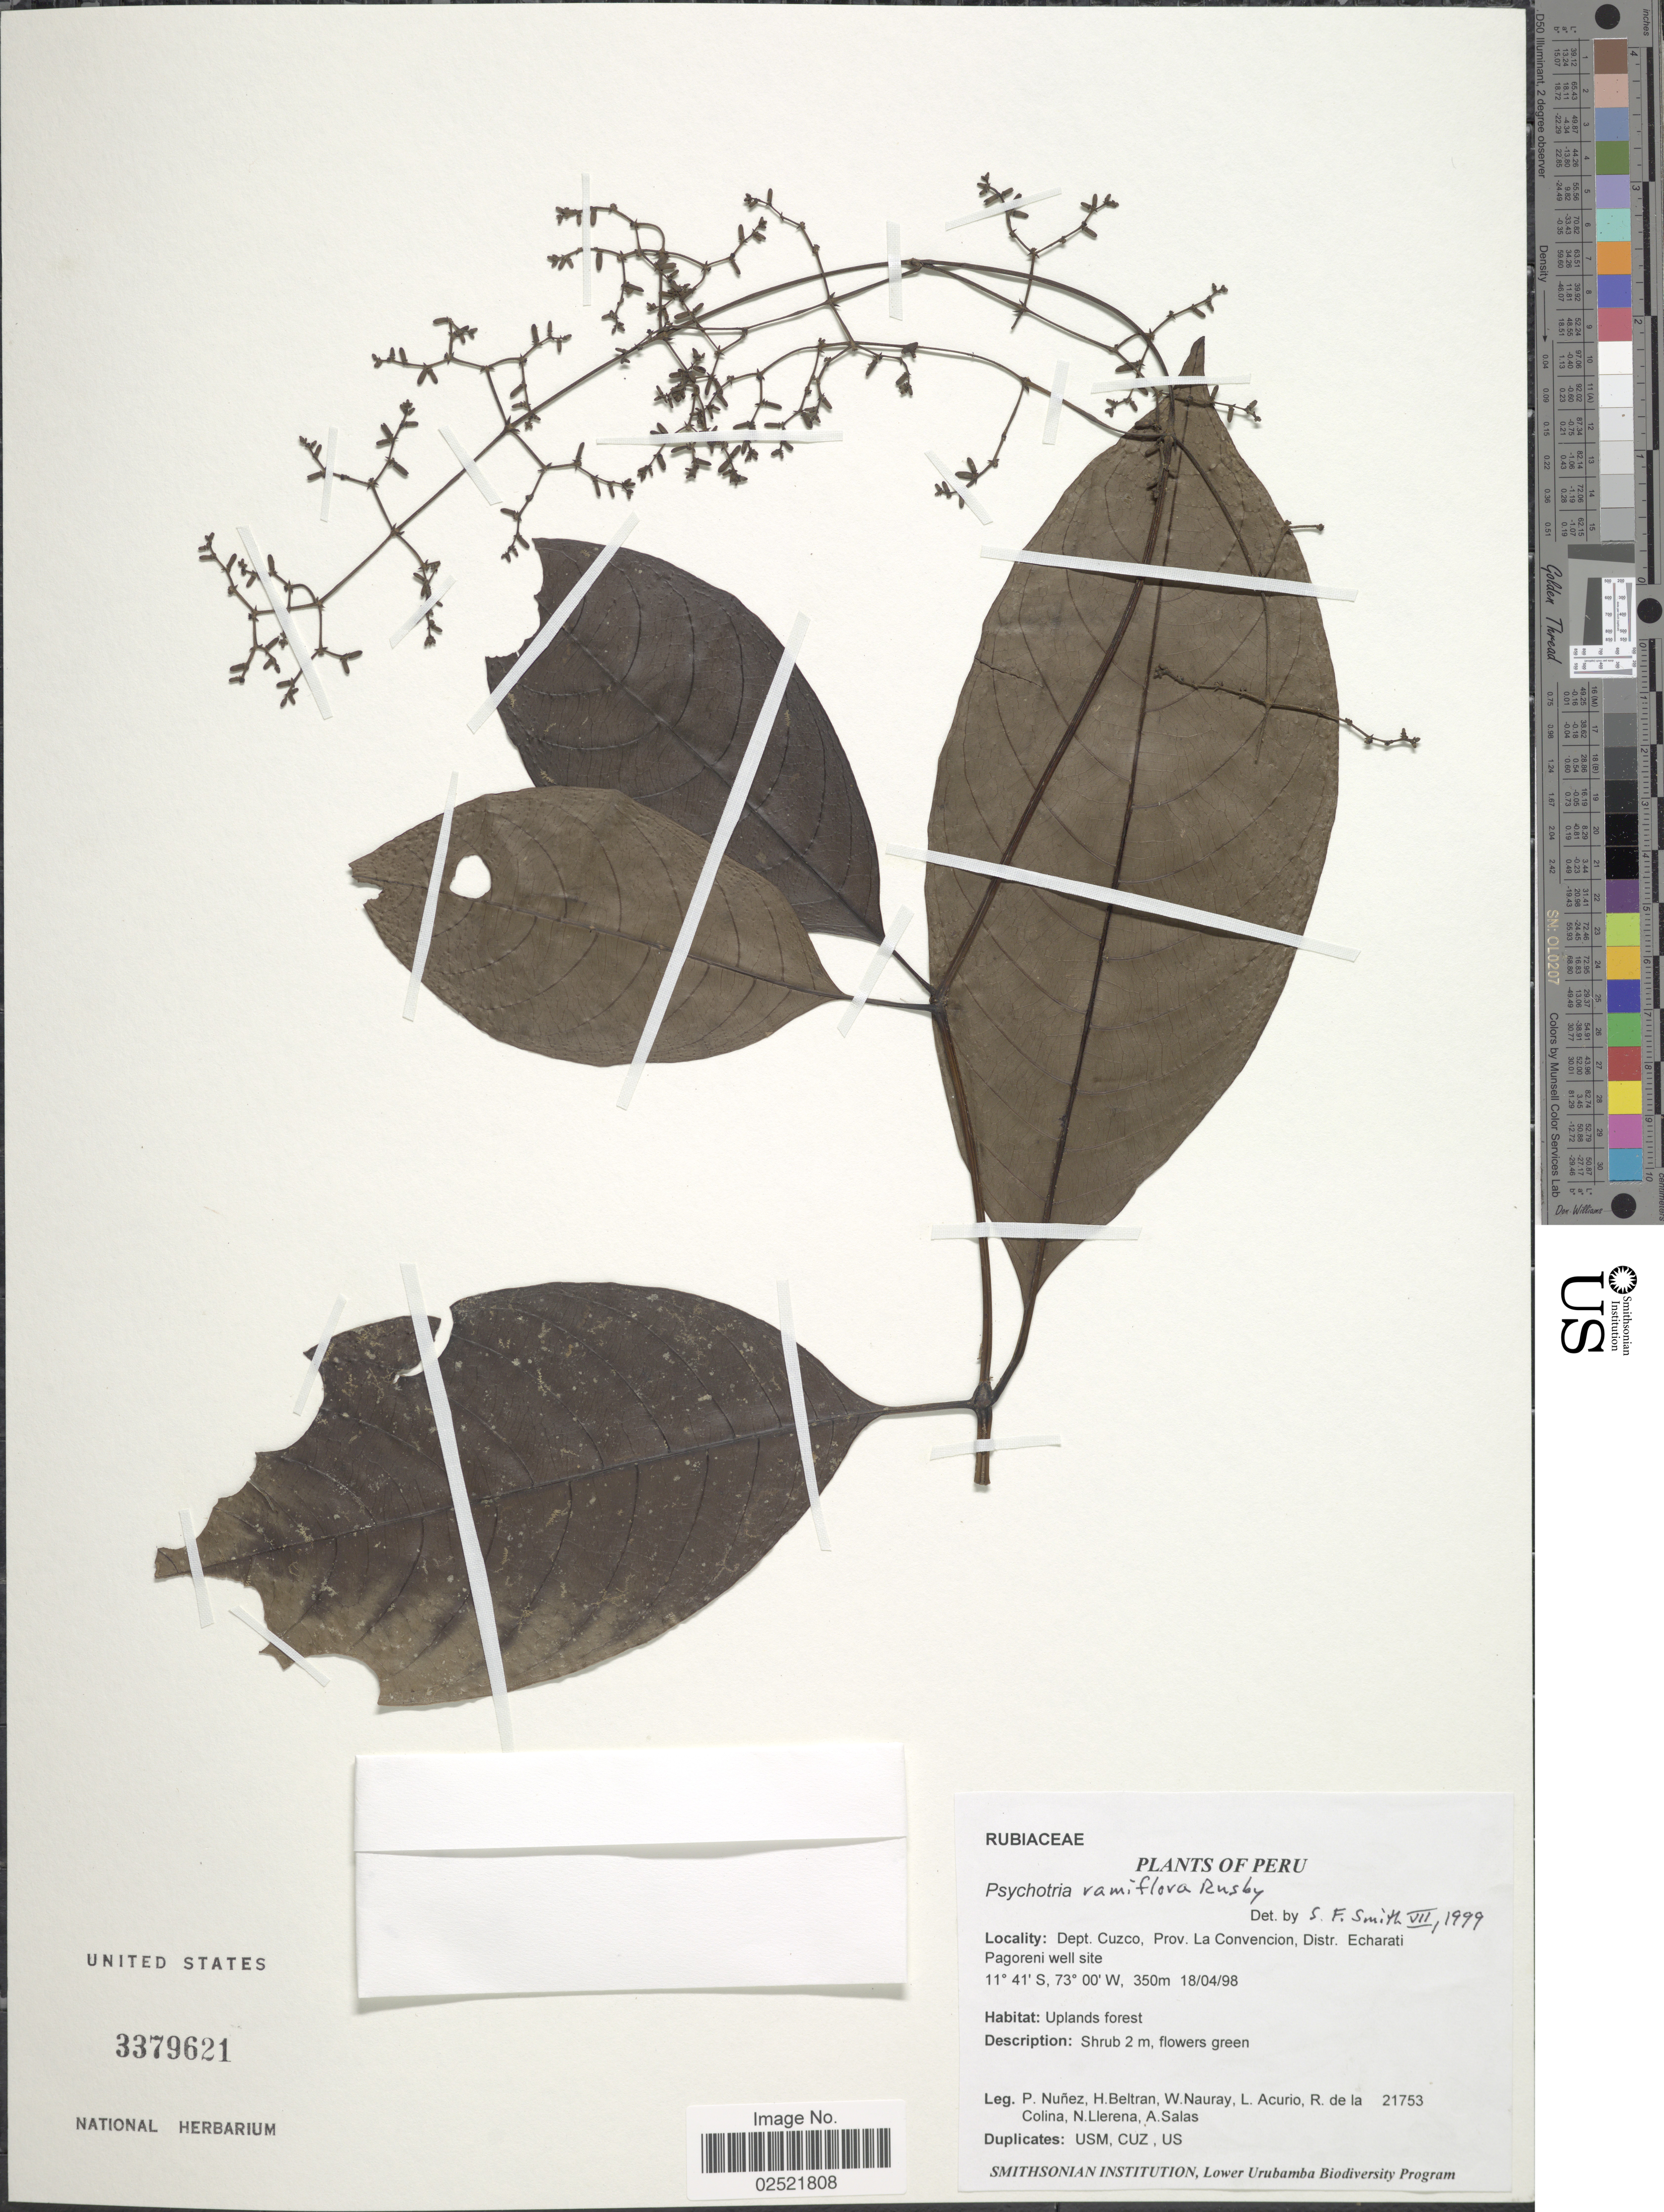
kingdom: Plantae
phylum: Tracheophyta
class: Magnoliopsida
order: Gentianales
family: Rubiaceae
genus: Psychotria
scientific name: Psychotria ramiflora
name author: Rusby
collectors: P. Nuñez V., H. Beltran, W. Nauray, L. Acurio & et al.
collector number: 21753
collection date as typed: Transcribed d/m/y: 18/4/98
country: Peru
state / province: Cusco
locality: Prov. La Convencion, Distr. Echarati Pagoreni well site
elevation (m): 350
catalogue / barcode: US 3379621